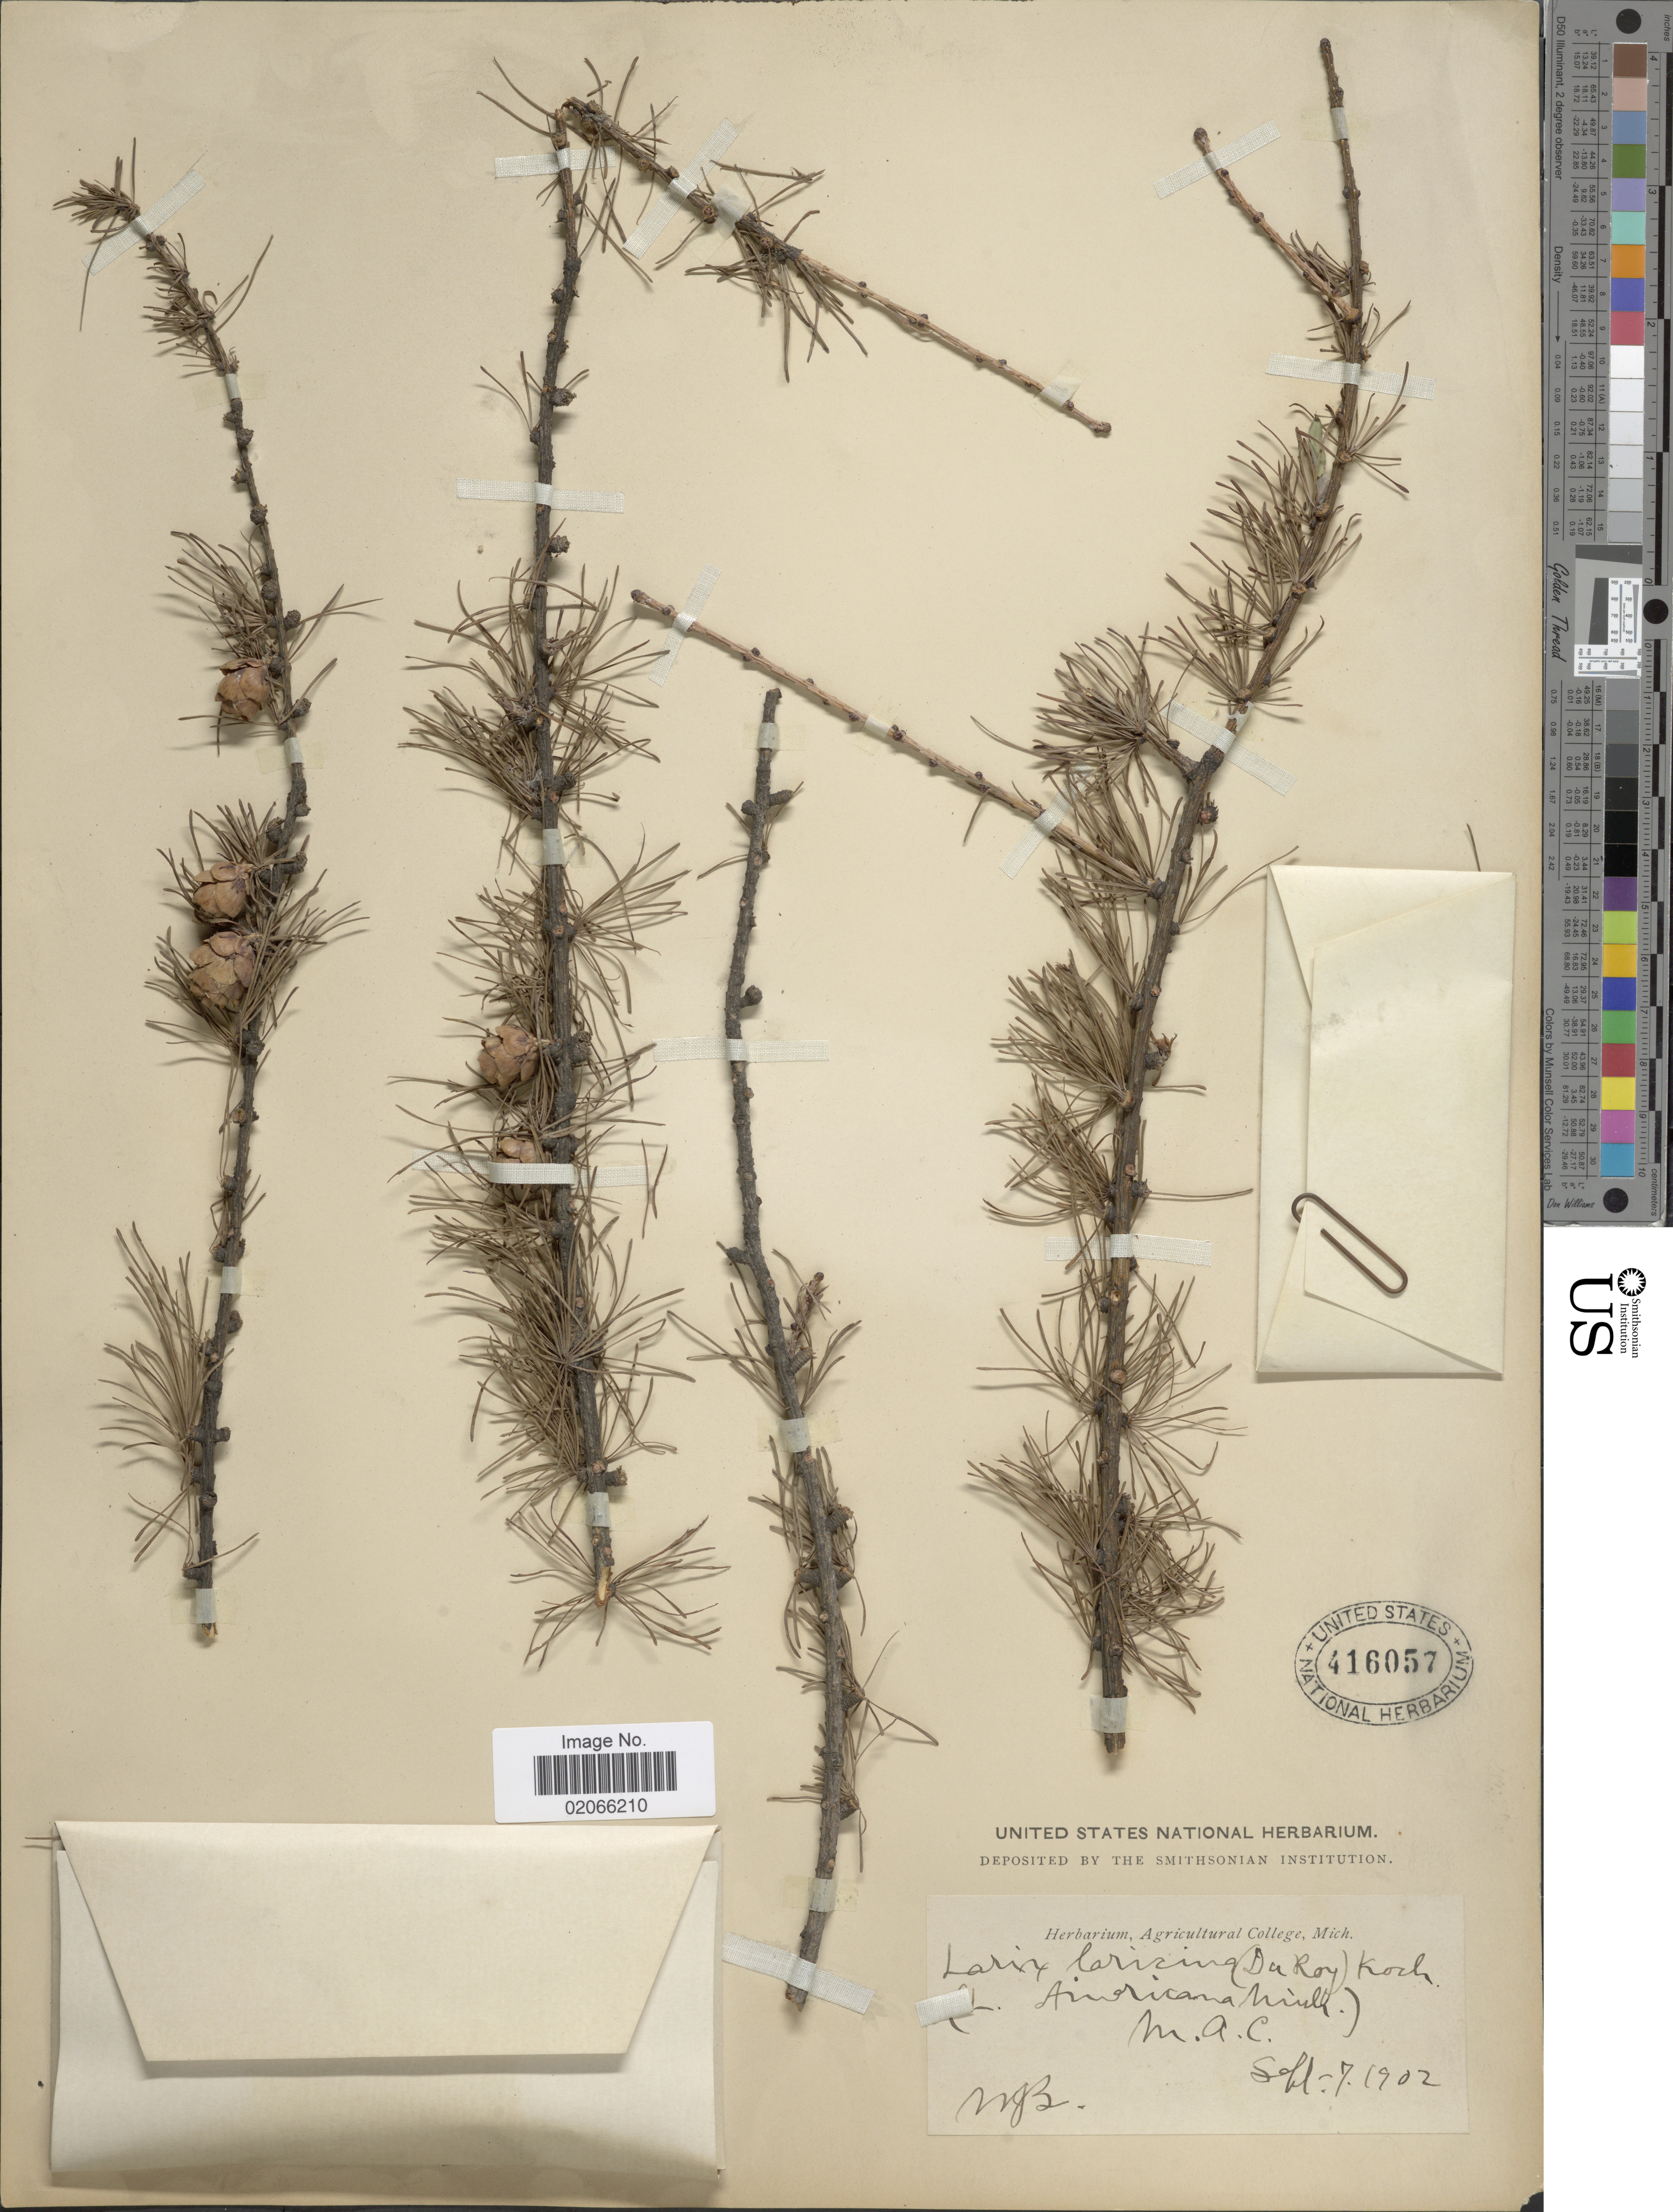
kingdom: Plantae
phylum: Tracheophyta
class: Pinopsida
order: Pinales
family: Pinaceae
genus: Larix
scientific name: Larix americana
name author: Michx.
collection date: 1902-09-07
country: United States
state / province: Michigan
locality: M. A. C. (Michigan Agricultural College)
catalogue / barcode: US 416057